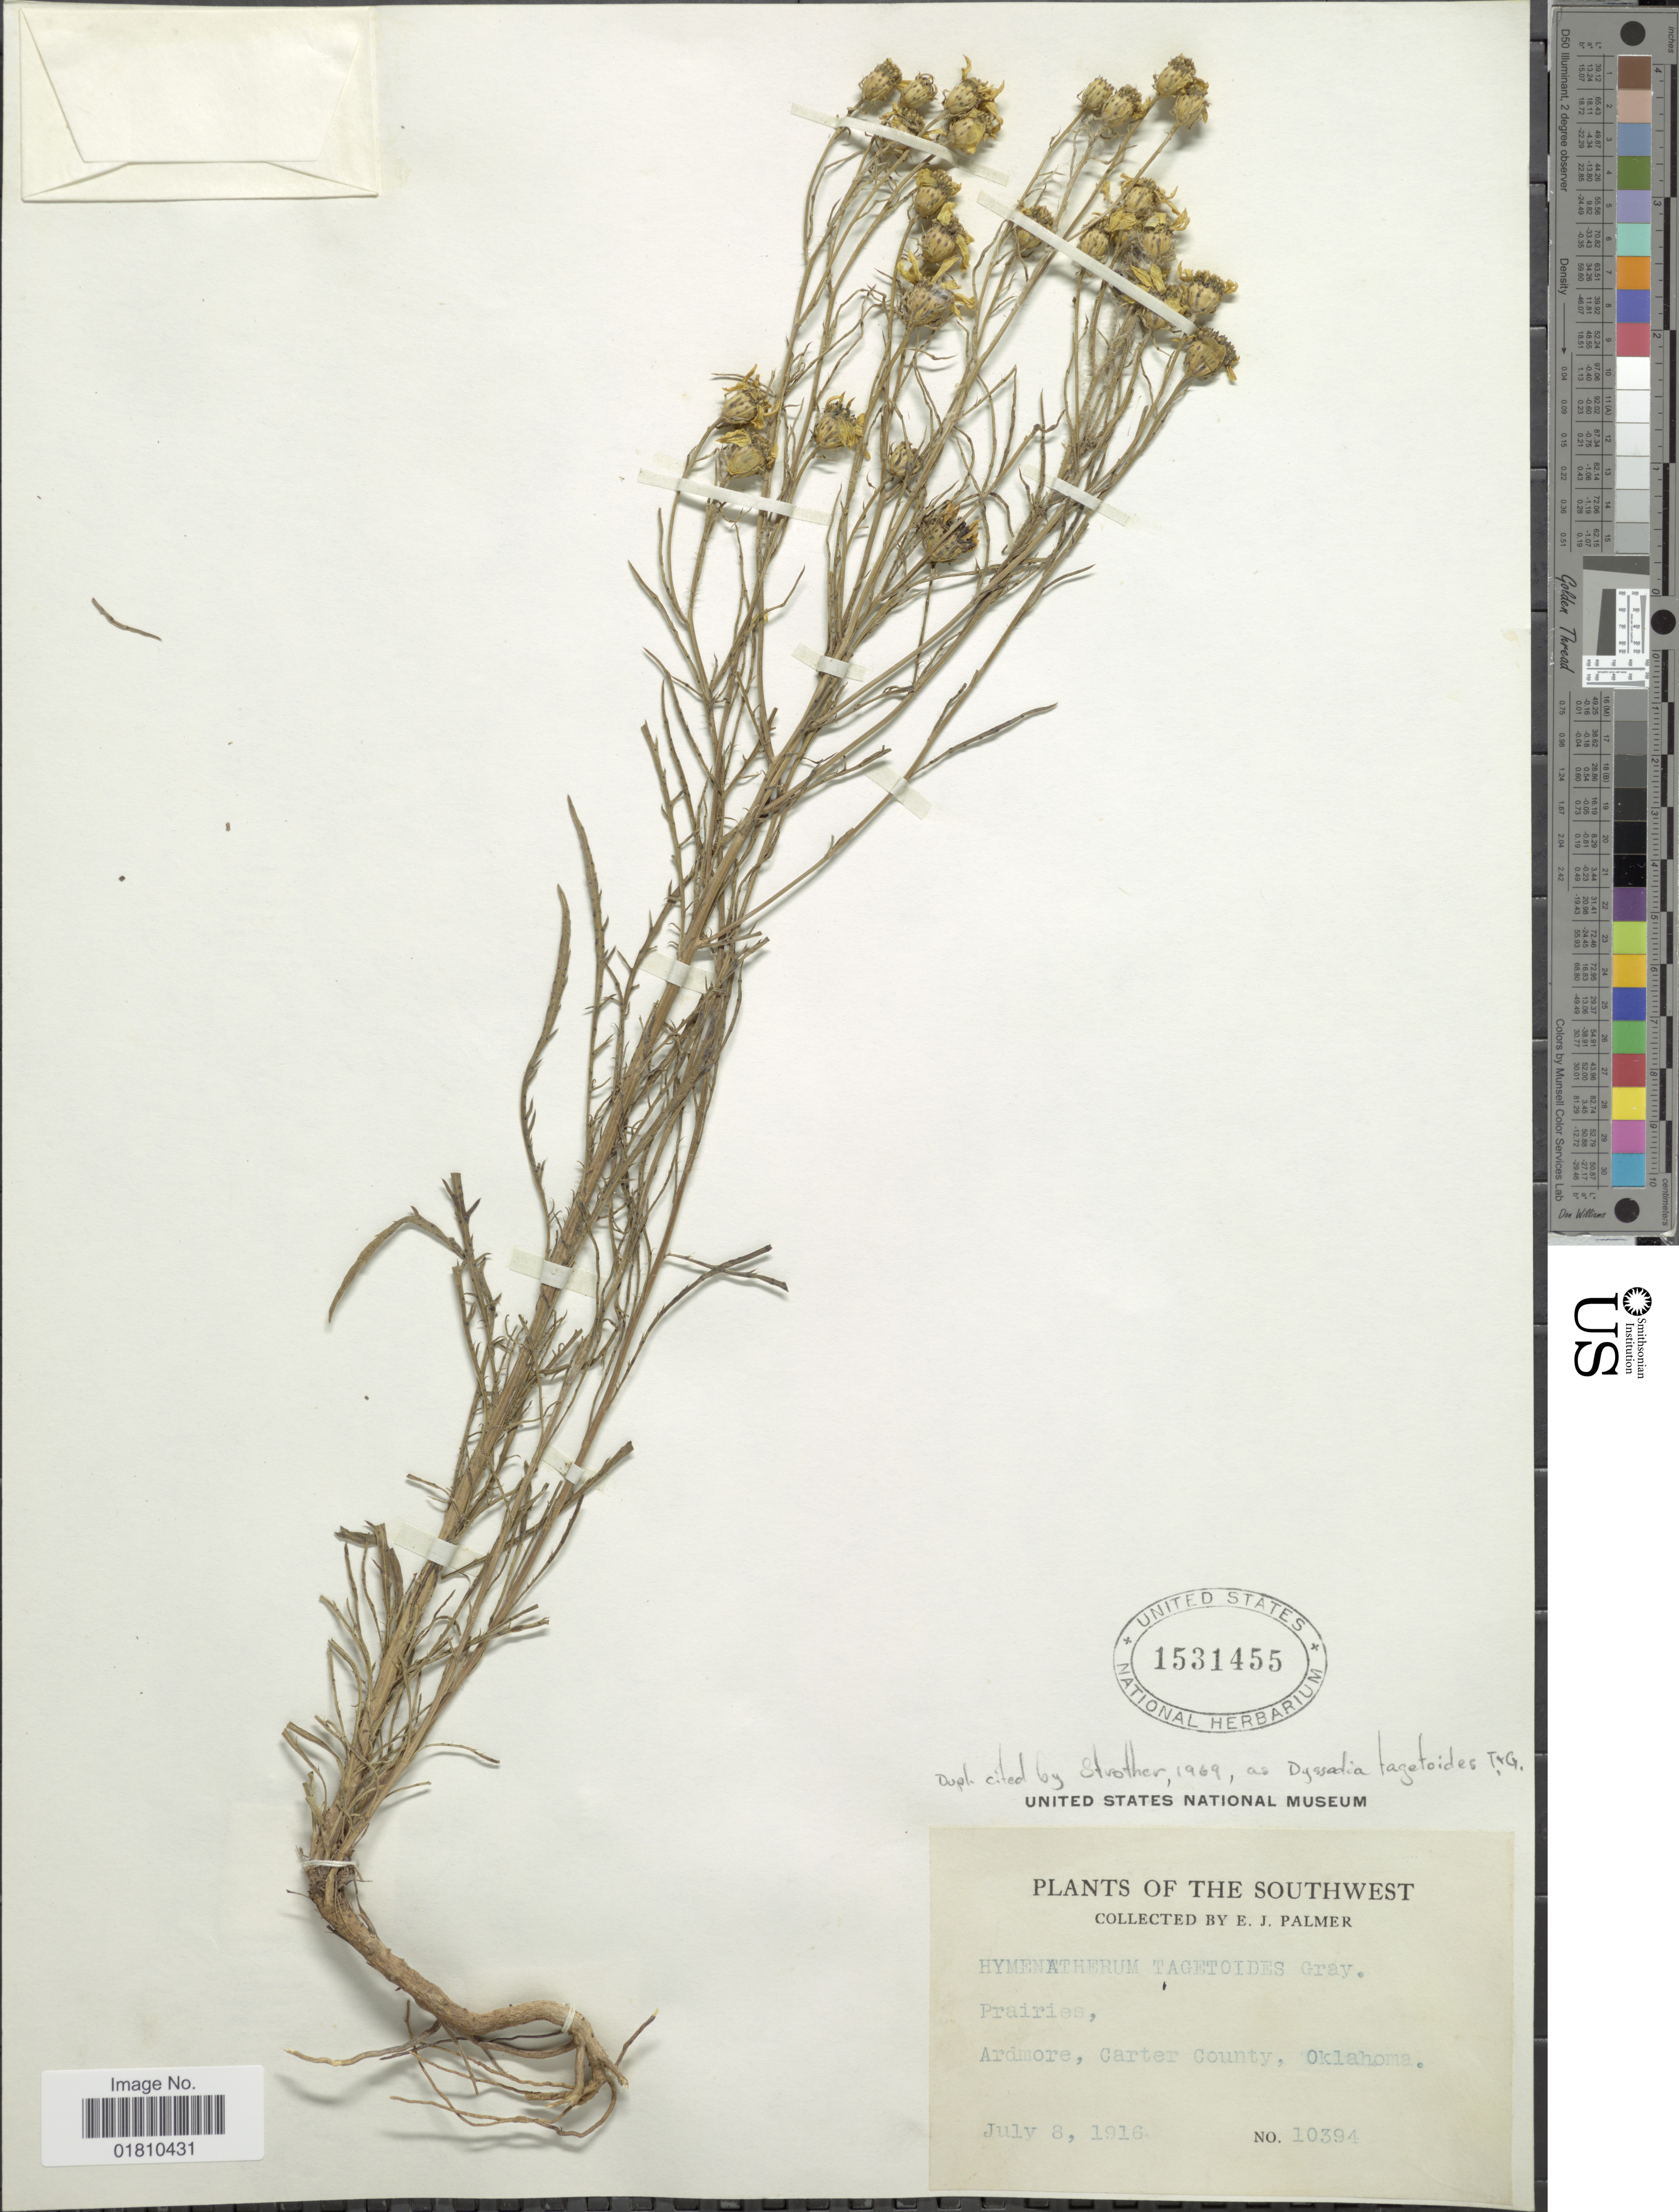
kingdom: Plantae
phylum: Tracheophyta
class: Magnoliopsida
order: Asterales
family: Asteraceae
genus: Dysodiopsis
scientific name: Dysodiopsis tagetoides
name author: (Torr. & A. Gray) Rydb.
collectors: E. J. Palmer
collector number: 10394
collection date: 1916-07-08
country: United States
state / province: Oklahoma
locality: Prairies, Armore, Carter County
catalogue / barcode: US 1531455